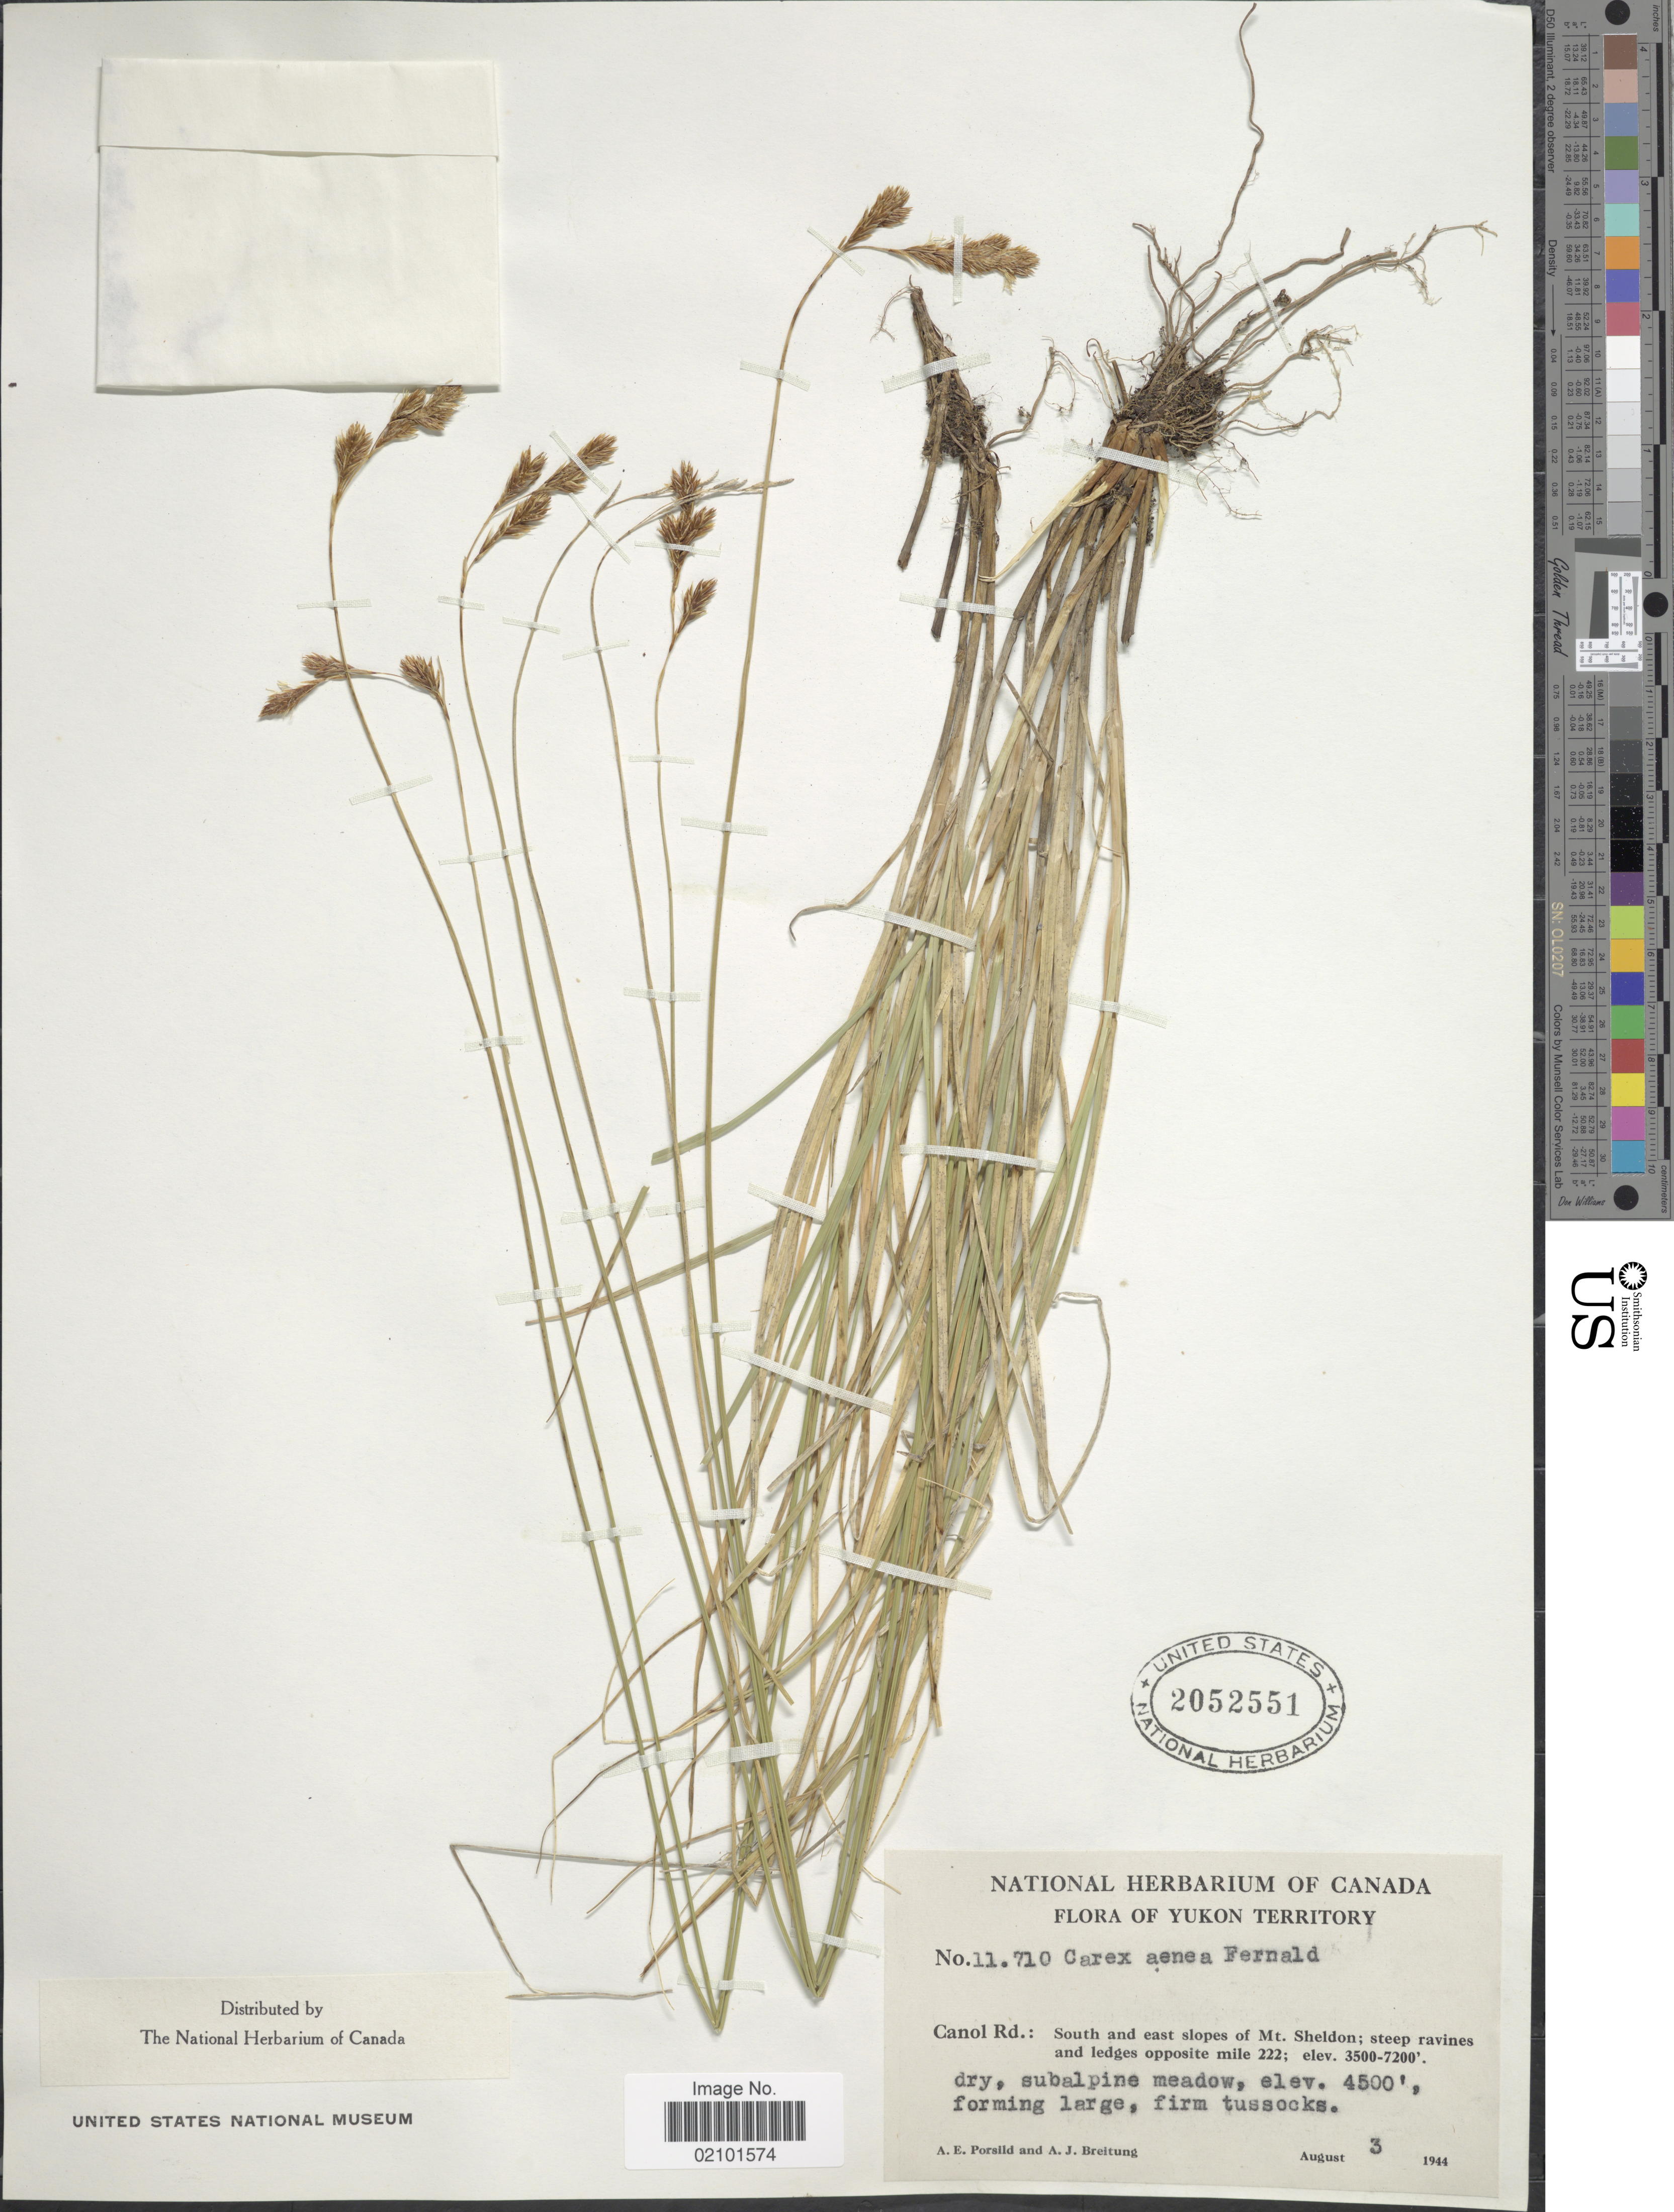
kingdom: Plantae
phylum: Tracheophyta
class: Liliopsida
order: Poales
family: Cyperaceae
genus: Carex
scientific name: Carex foenea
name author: Willd.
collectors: A. E. Porsild & A. Breitung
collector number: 11710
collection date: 1944-08-03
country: Canada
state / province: Yukon Territory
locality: Canol Rd.: South and east slopes of Mt. Sheldon, steep ravines and ledges opposite mile 222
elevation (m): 1067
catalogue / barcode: US 2052551